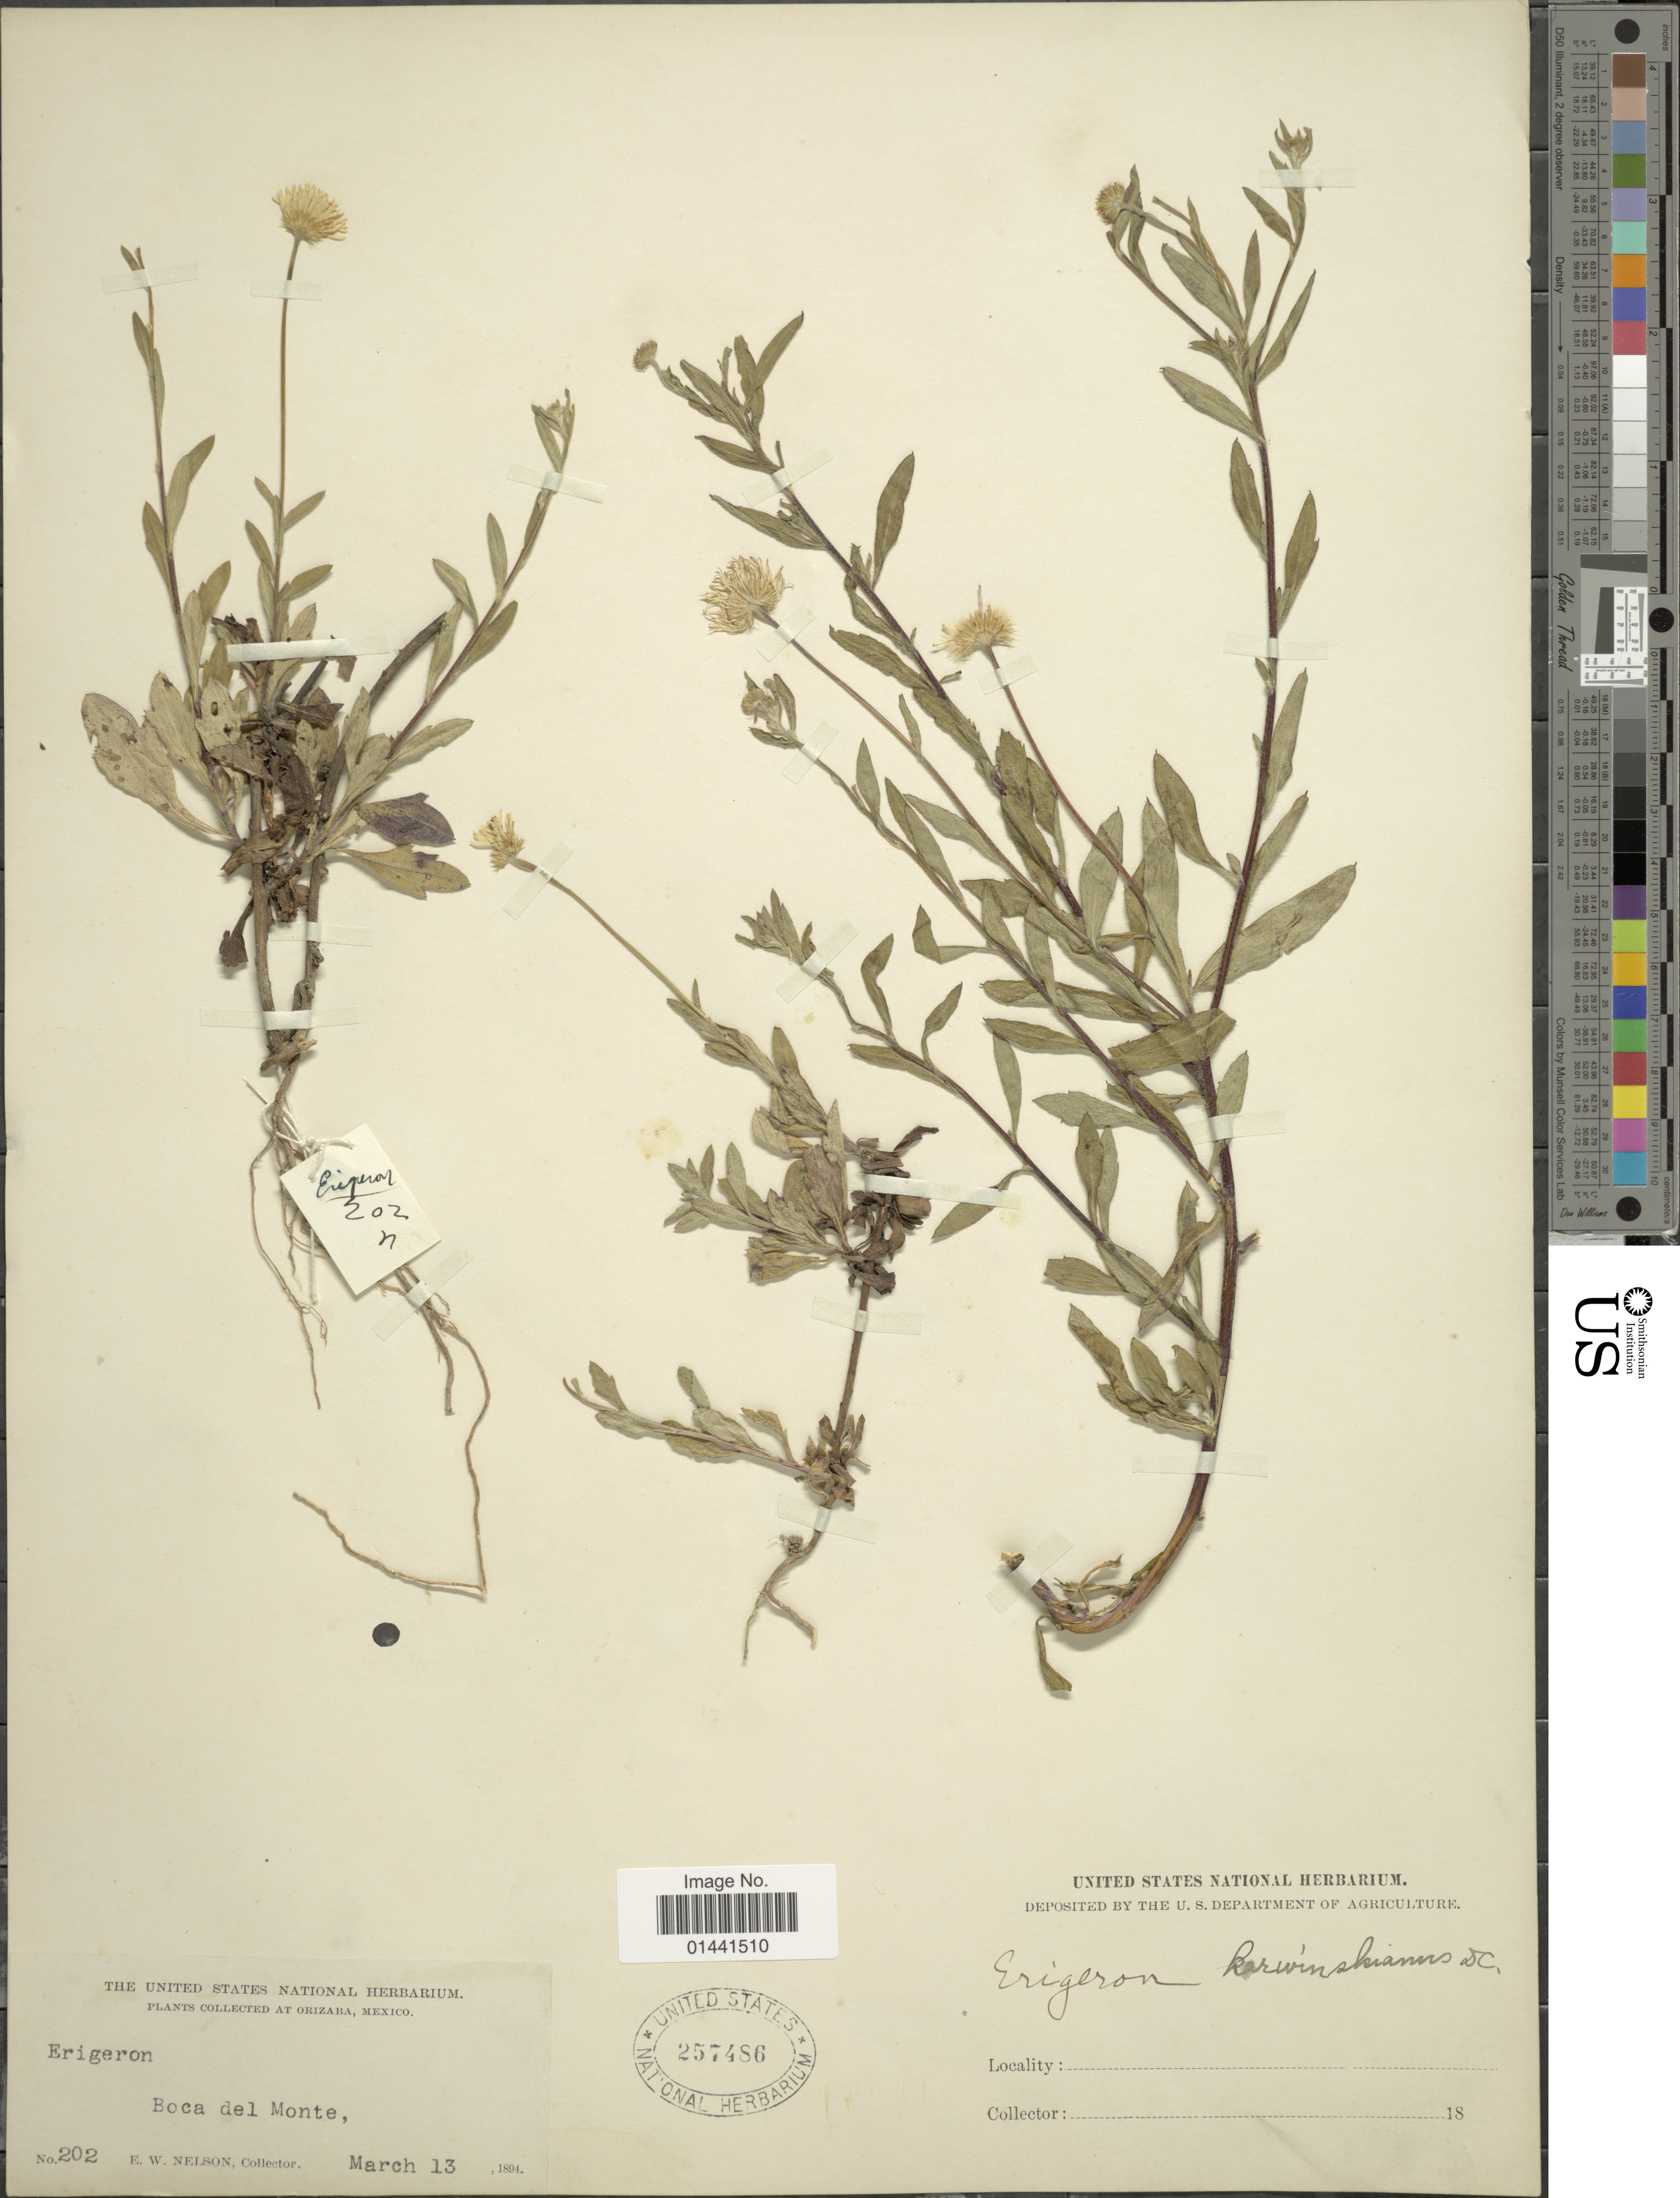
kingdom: Plantae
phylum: Tracheophyta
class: Magnoliopsida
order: Asterales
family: Asteraceae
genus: Erigeron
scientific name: Erigeron karvinskianus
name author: DC.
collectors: E. W. Nelson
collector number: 202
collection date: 1894-03-13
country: Mexico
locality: Orizaba, Boca del Monte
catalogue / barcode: US 257486